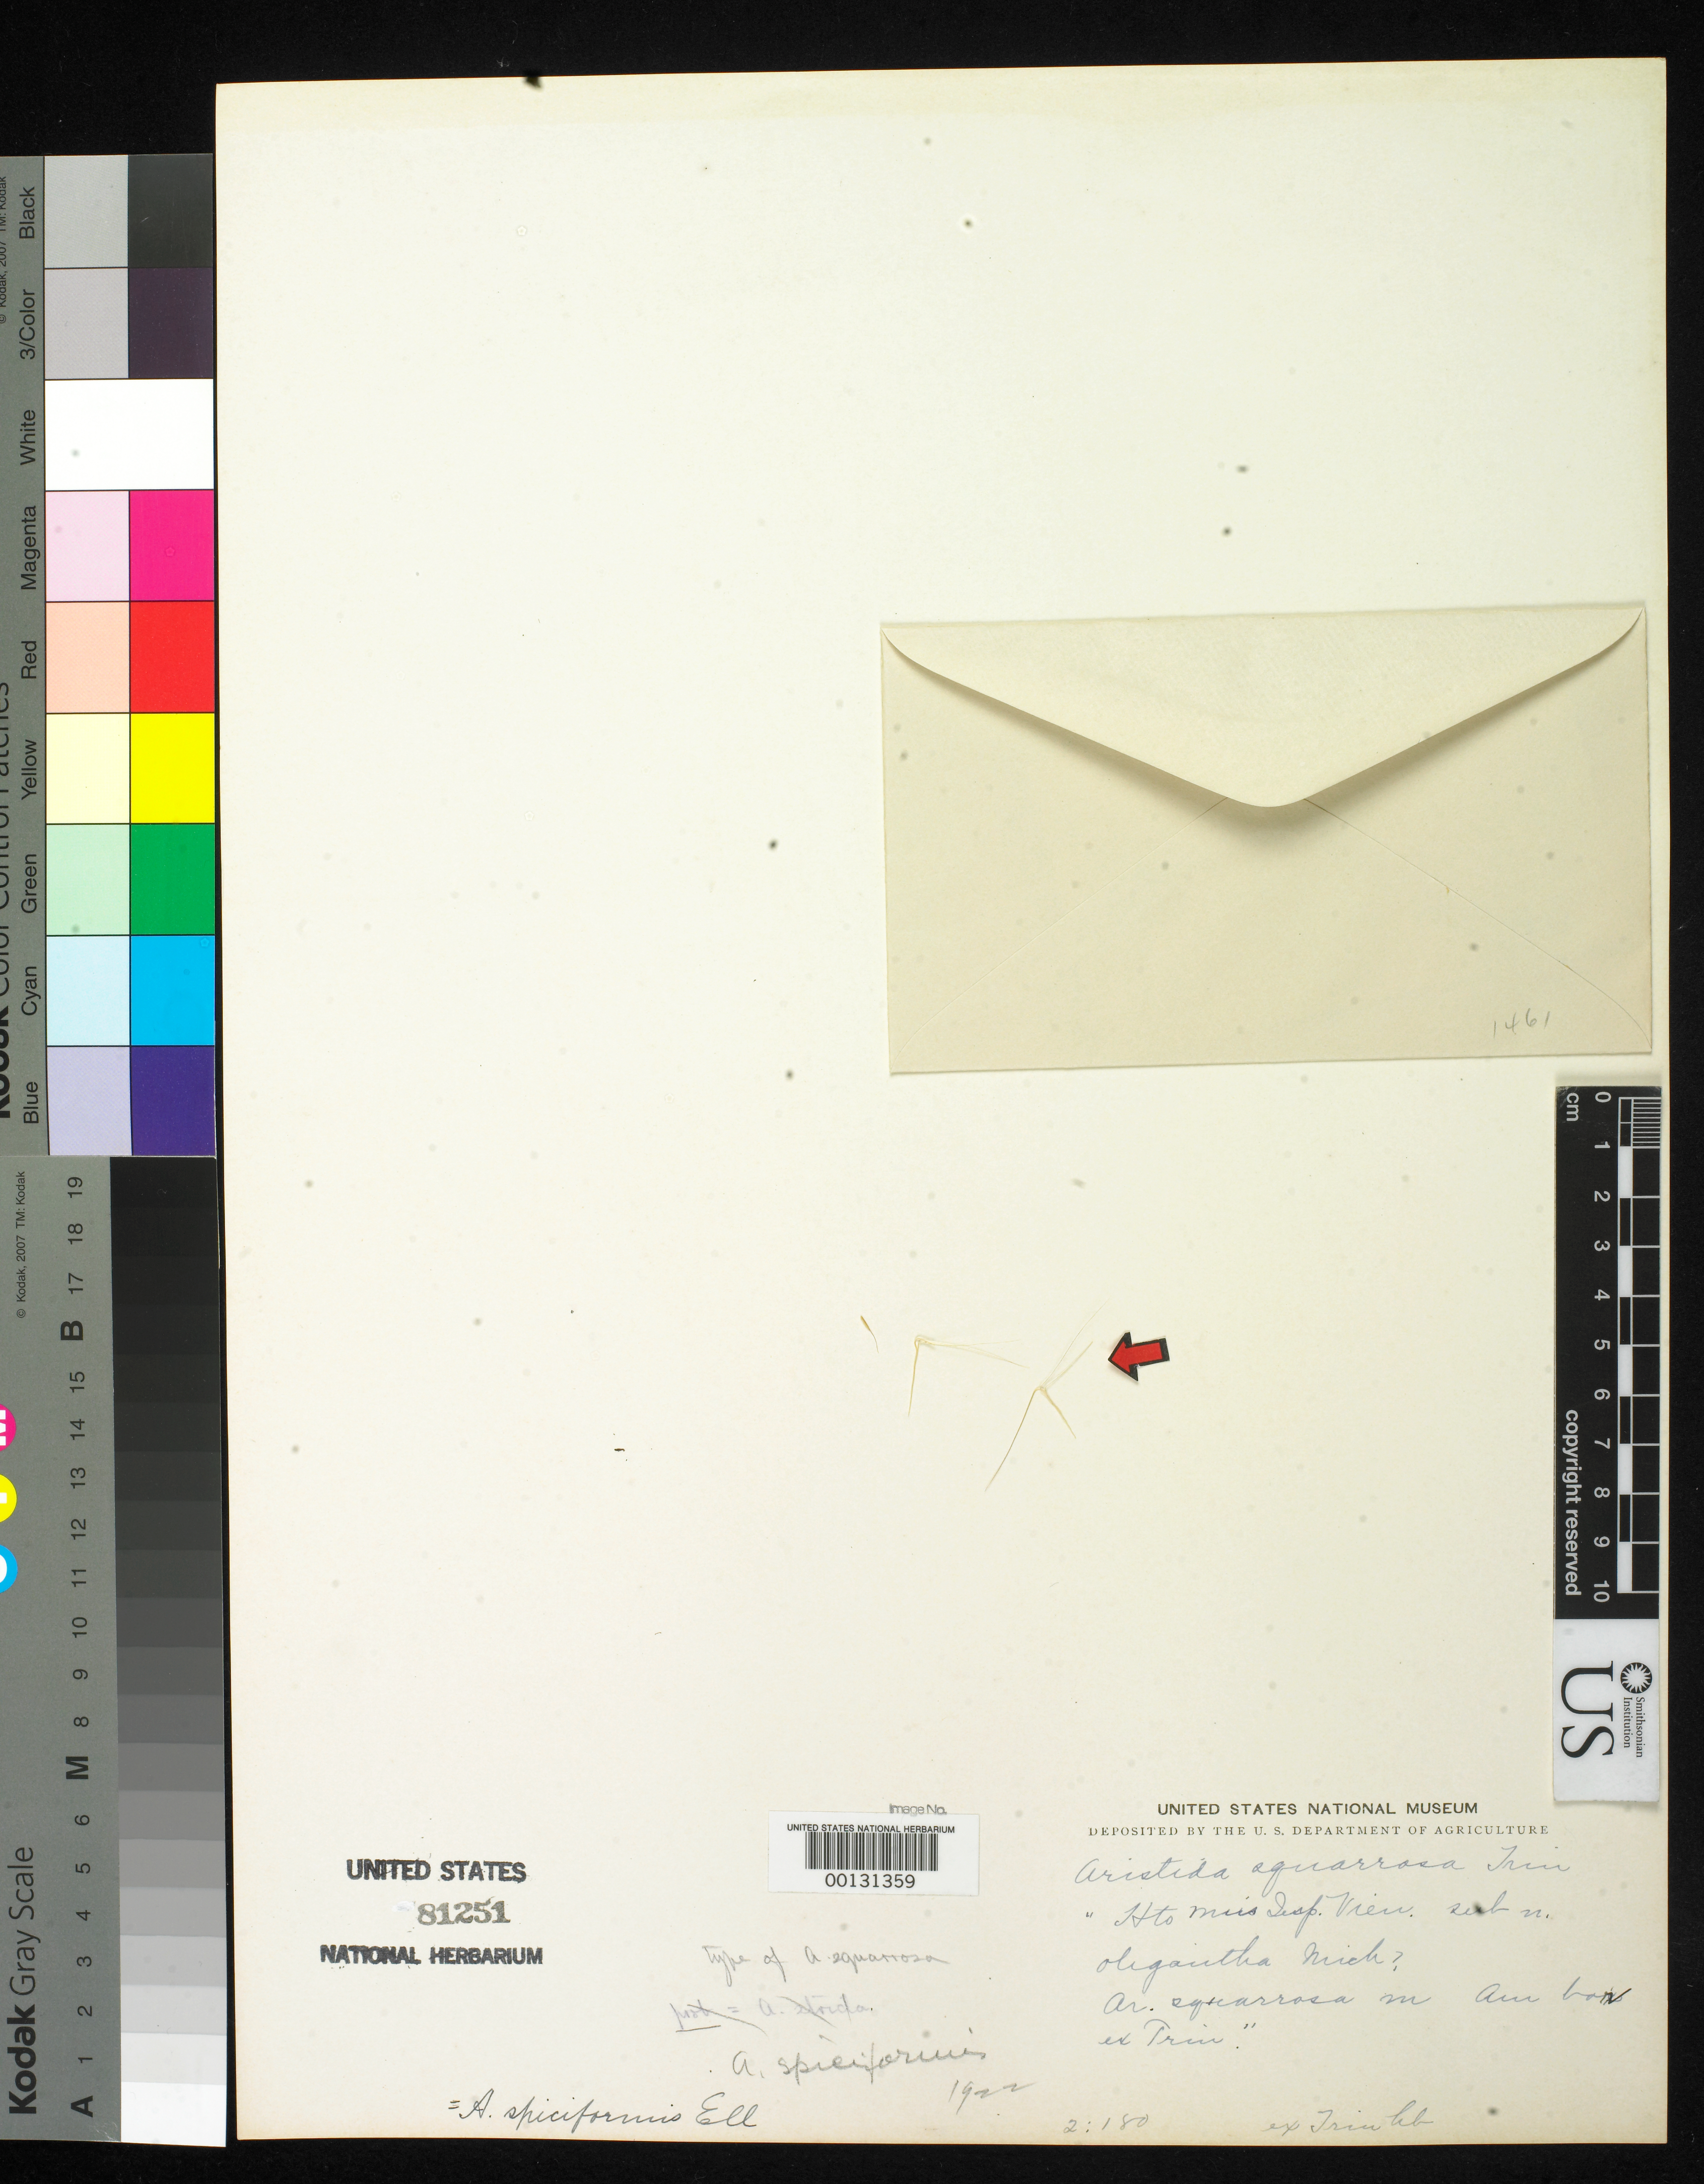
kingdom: Plantae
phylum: Tracheophyta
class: Liliopsida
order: Poales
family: Poaceae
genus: Aristida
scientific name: Aristida squarrosa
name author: Trin. & Spreng.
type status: Type Fragment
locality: North America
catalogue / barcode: US 81251